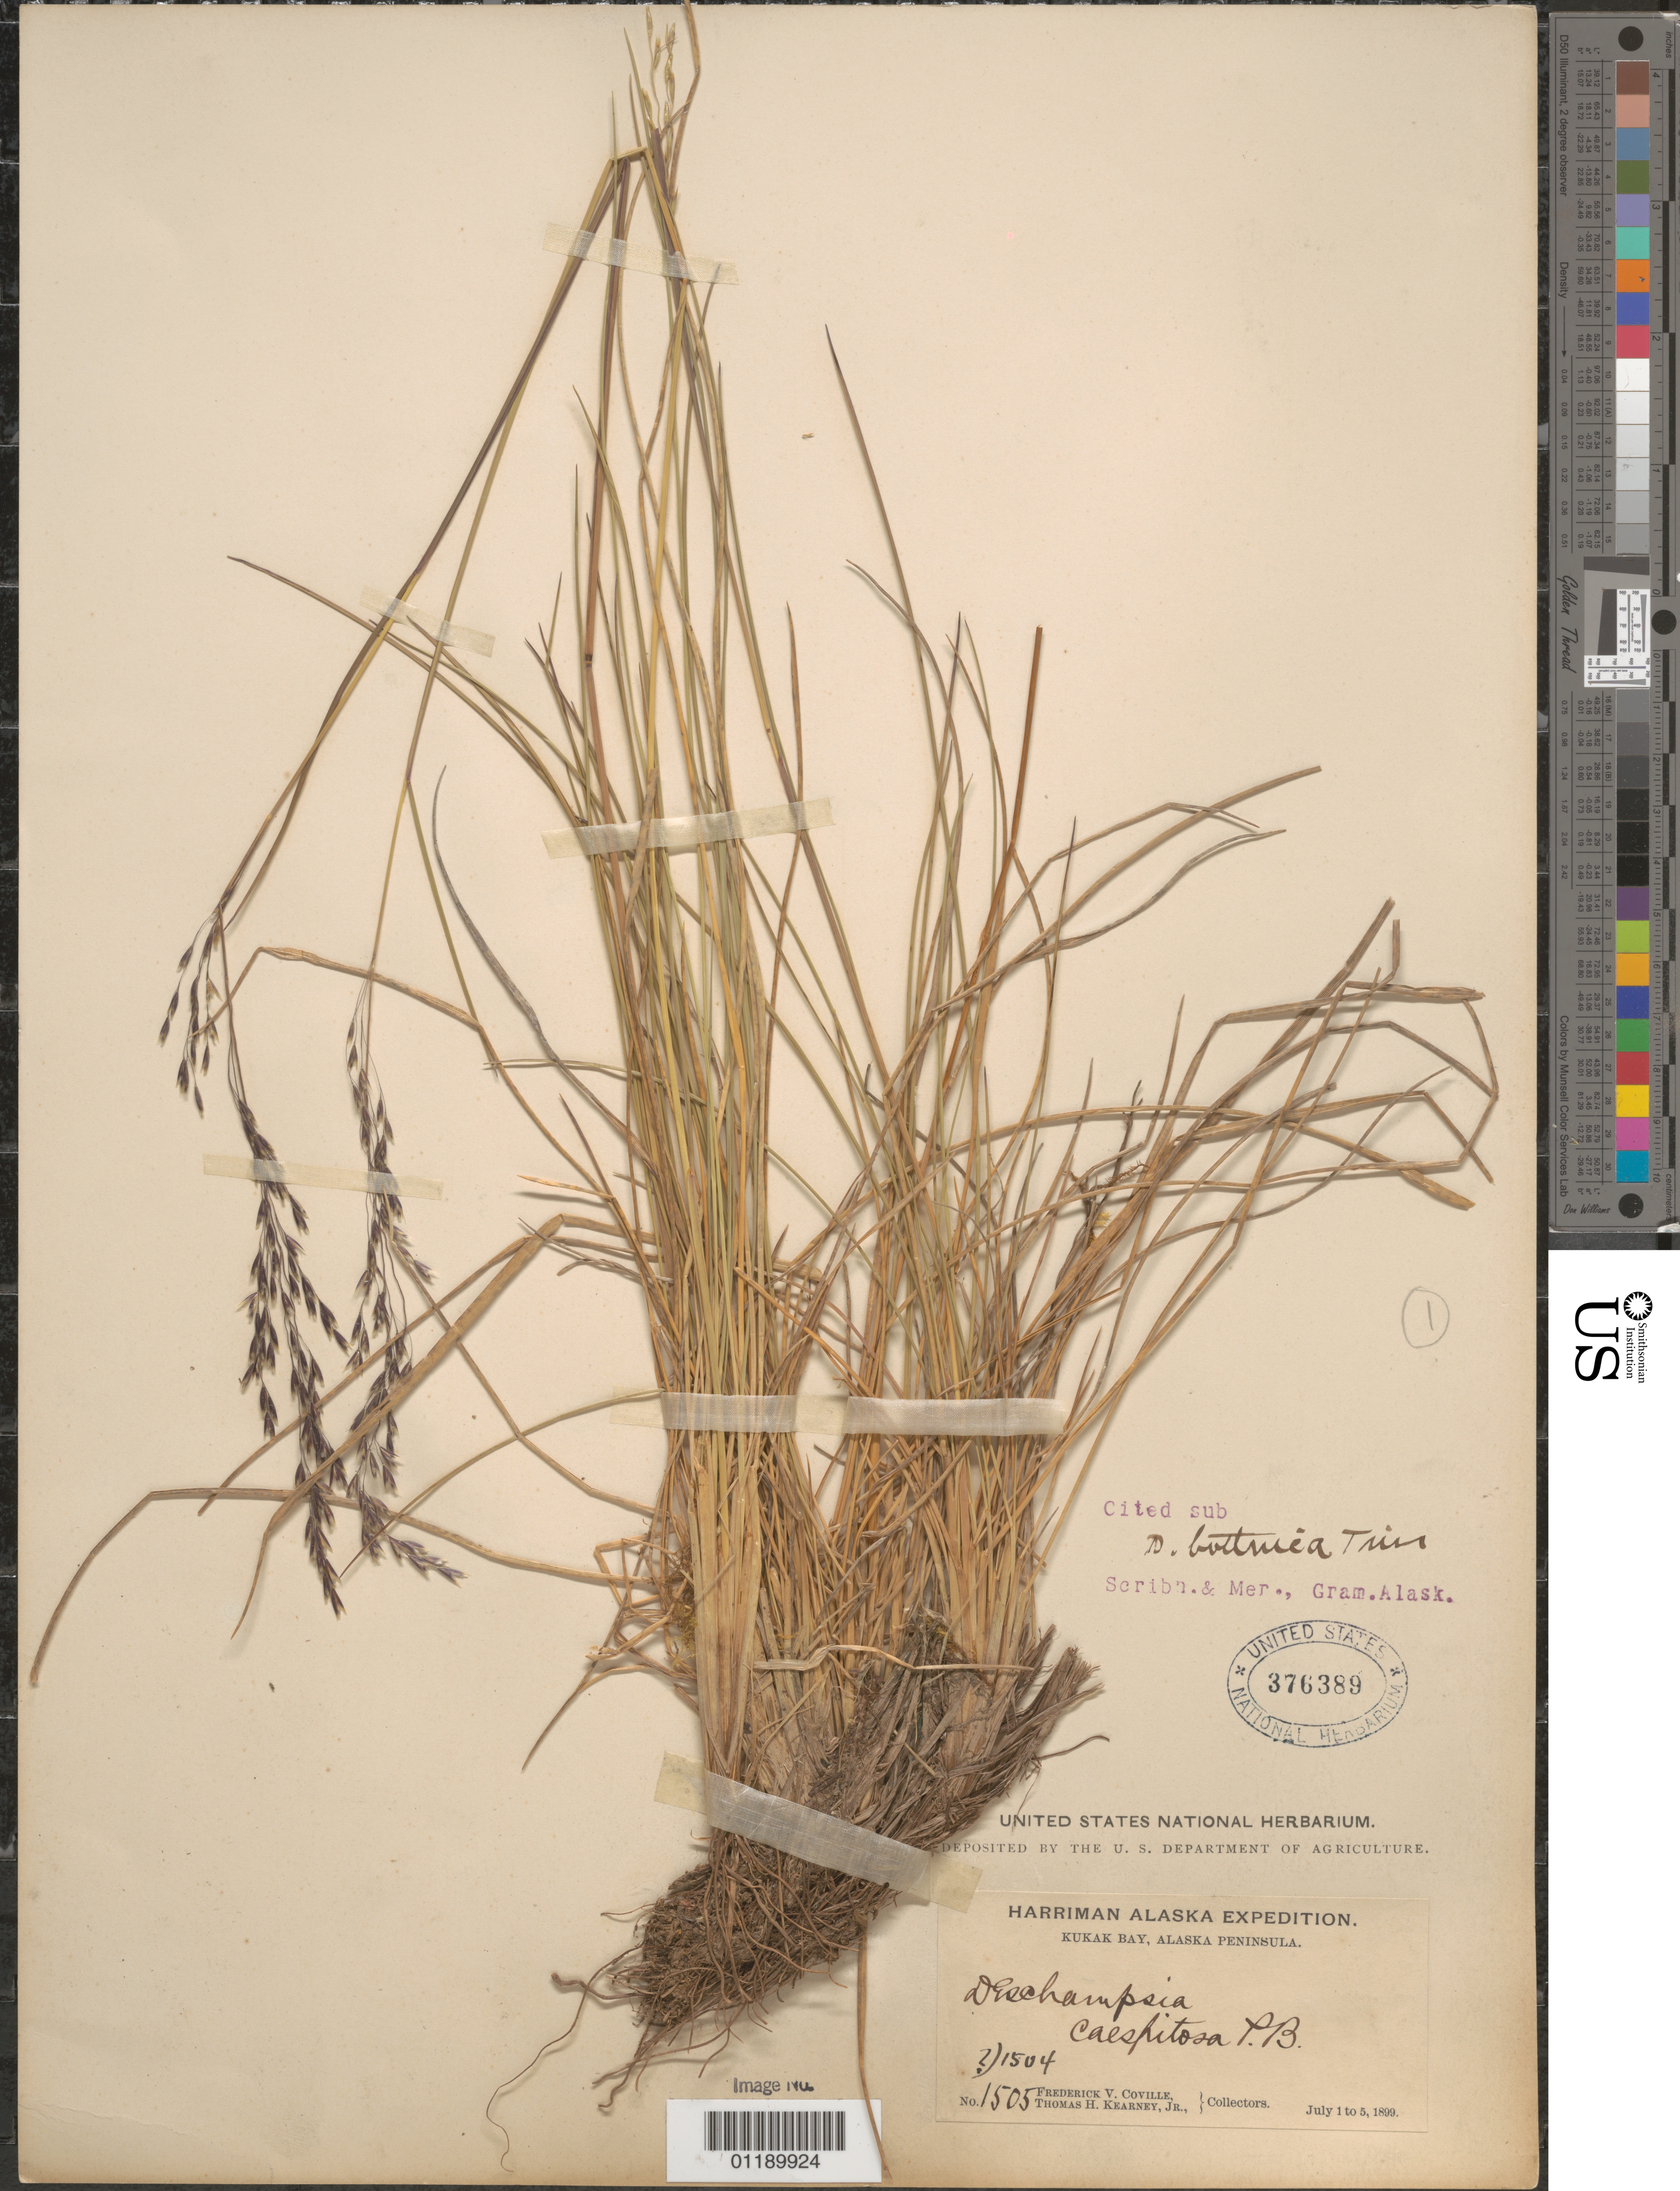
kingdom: Plantae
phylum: Tracheophyta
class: Liliopsida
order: Poales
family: Poaceae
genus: Deschampsia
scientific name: Deschampsia bottnica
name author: (Wahlenb.) Trin.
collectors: F. V. Coville & T. H. Kearney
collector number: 1505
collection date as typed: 01 Jul 1899 to 05 Jul 1899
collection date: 1899-07-01/1899-07-05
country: United States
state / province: Alaska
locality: Kukak Bay, Alaska Peninsula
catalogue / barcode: US 376389